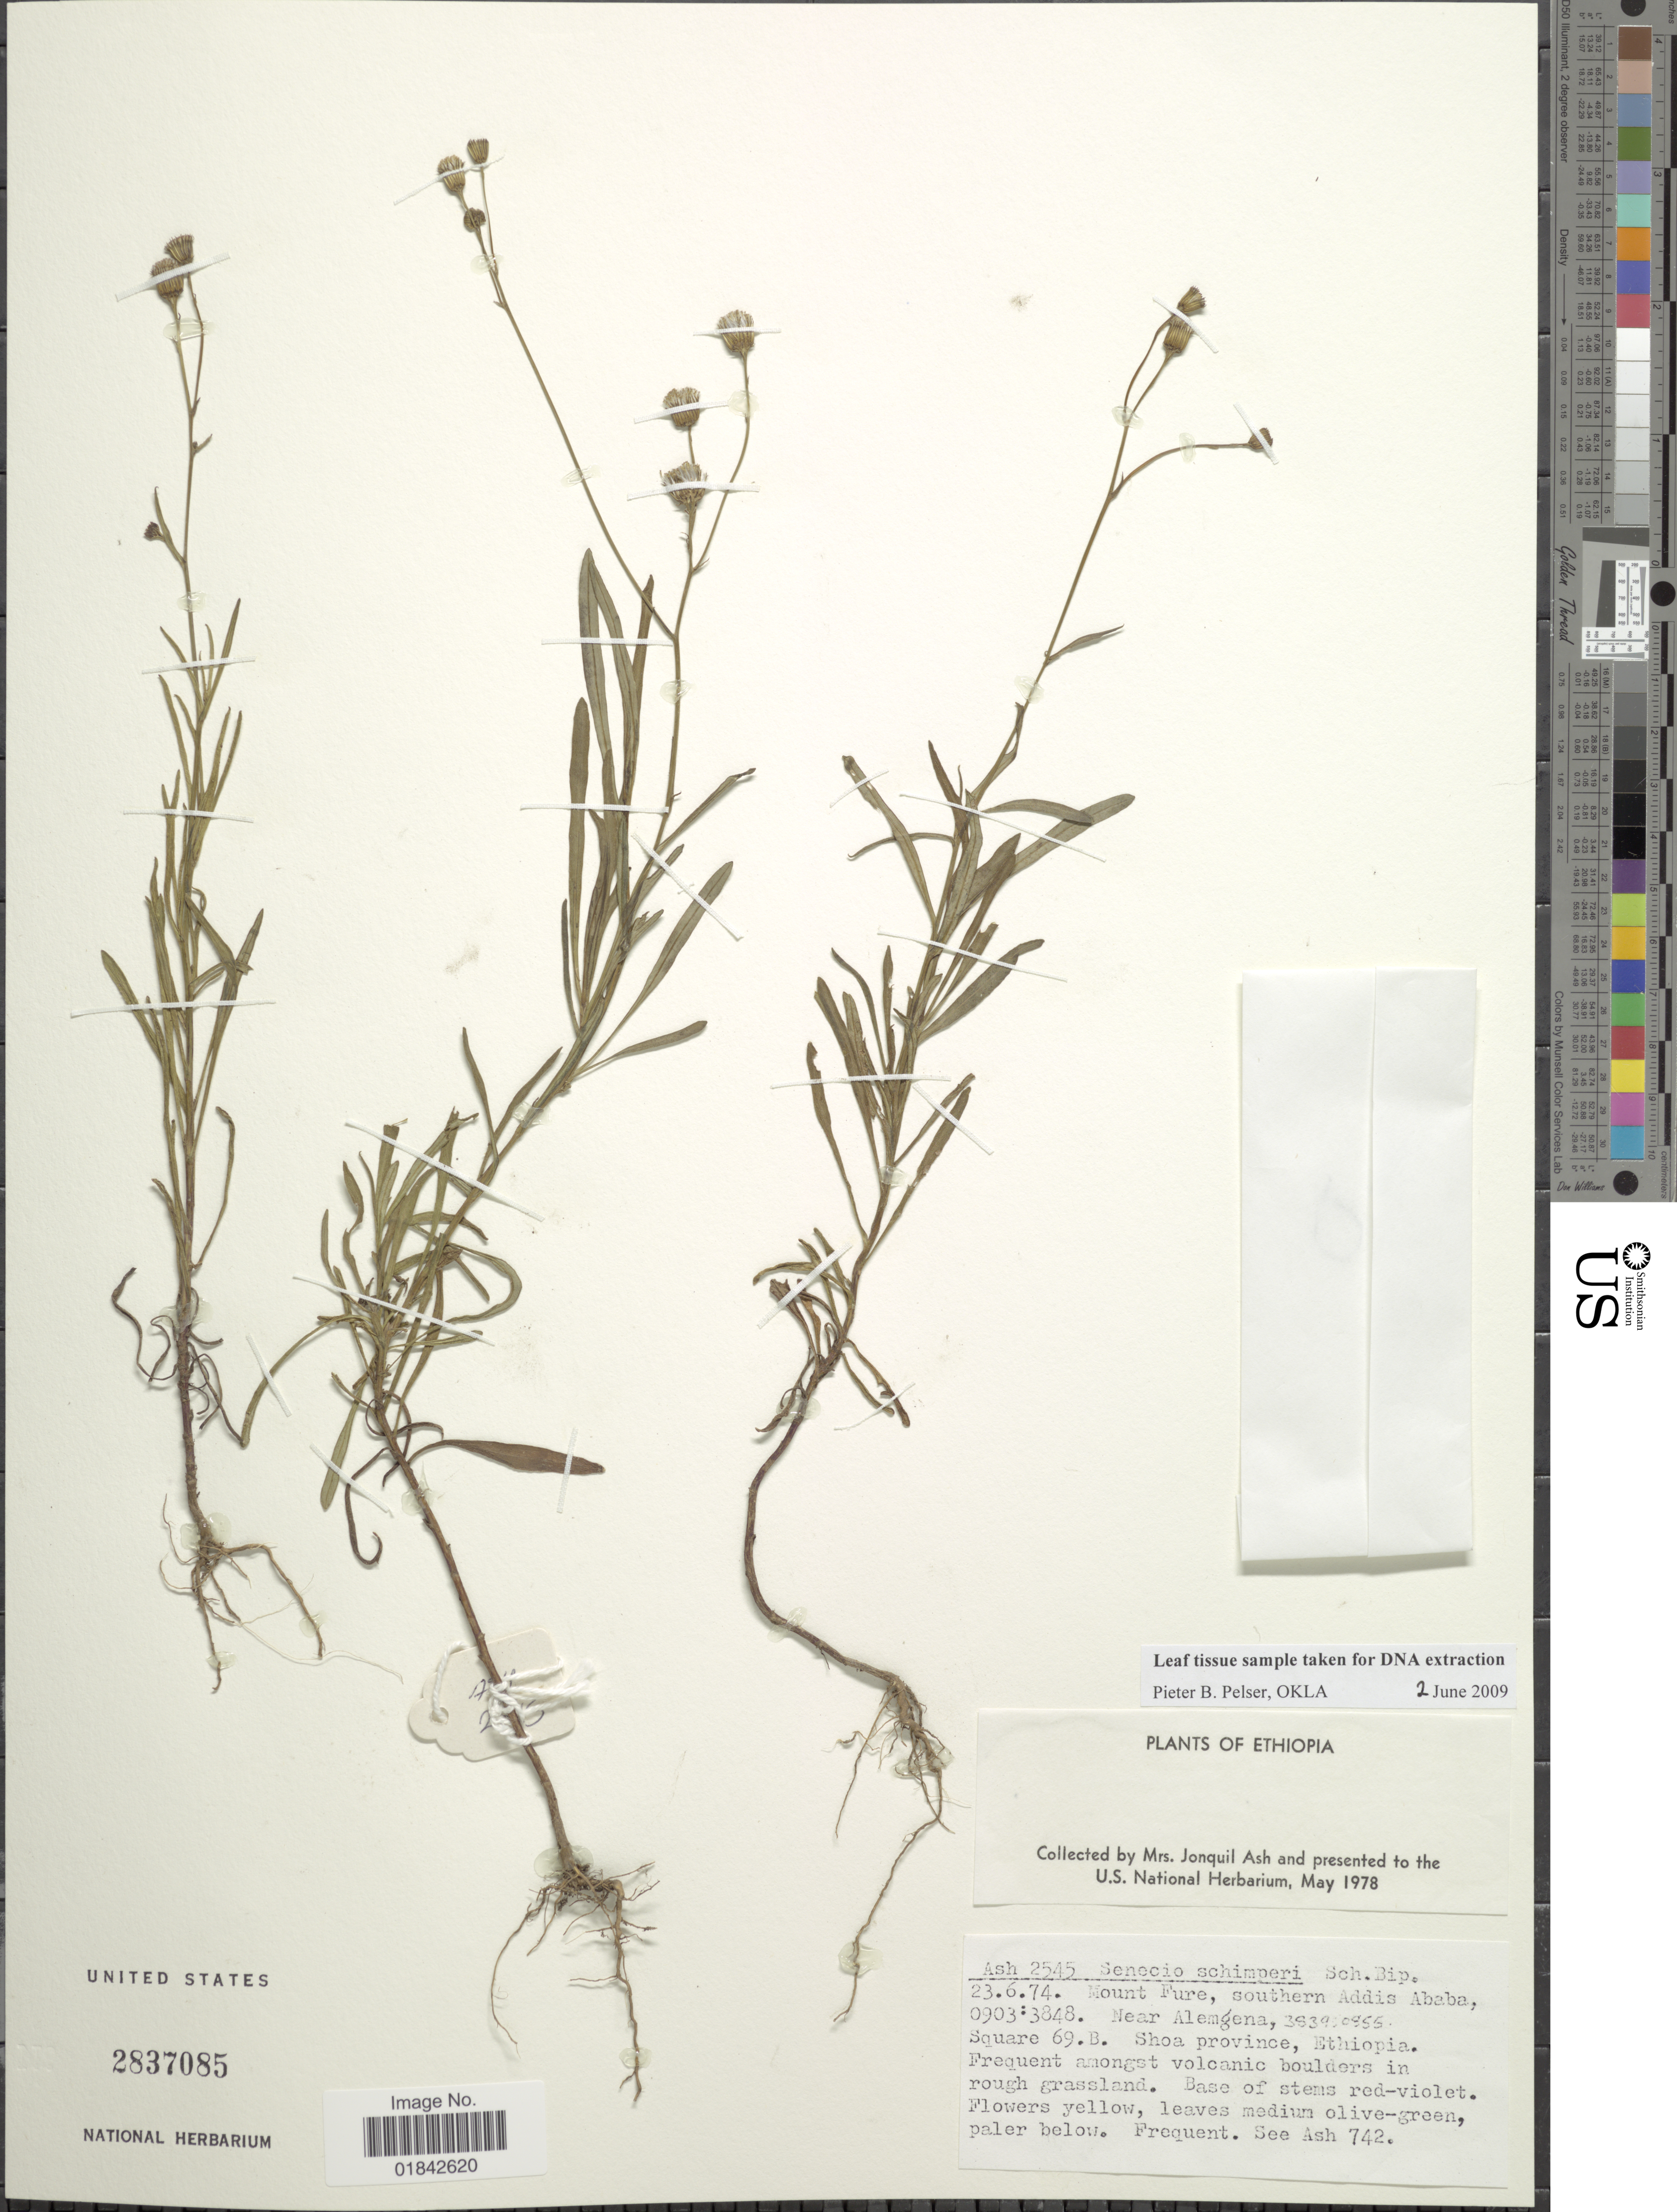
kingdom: Plantae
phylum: Tracheophyta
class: Magnoliopsida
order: Asterales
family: Asteraceae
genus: Senecio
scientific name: Senecio schimperi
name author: Sch. Bip.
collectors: J. Ash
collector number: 2545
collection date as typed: Transcribed d/m/y: 23/6/74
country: Ethiopia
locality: Mount Fure, Southern Addis Ababa, near Alemgena, Square 69. B., Shoa Province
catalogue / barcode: US 2837085